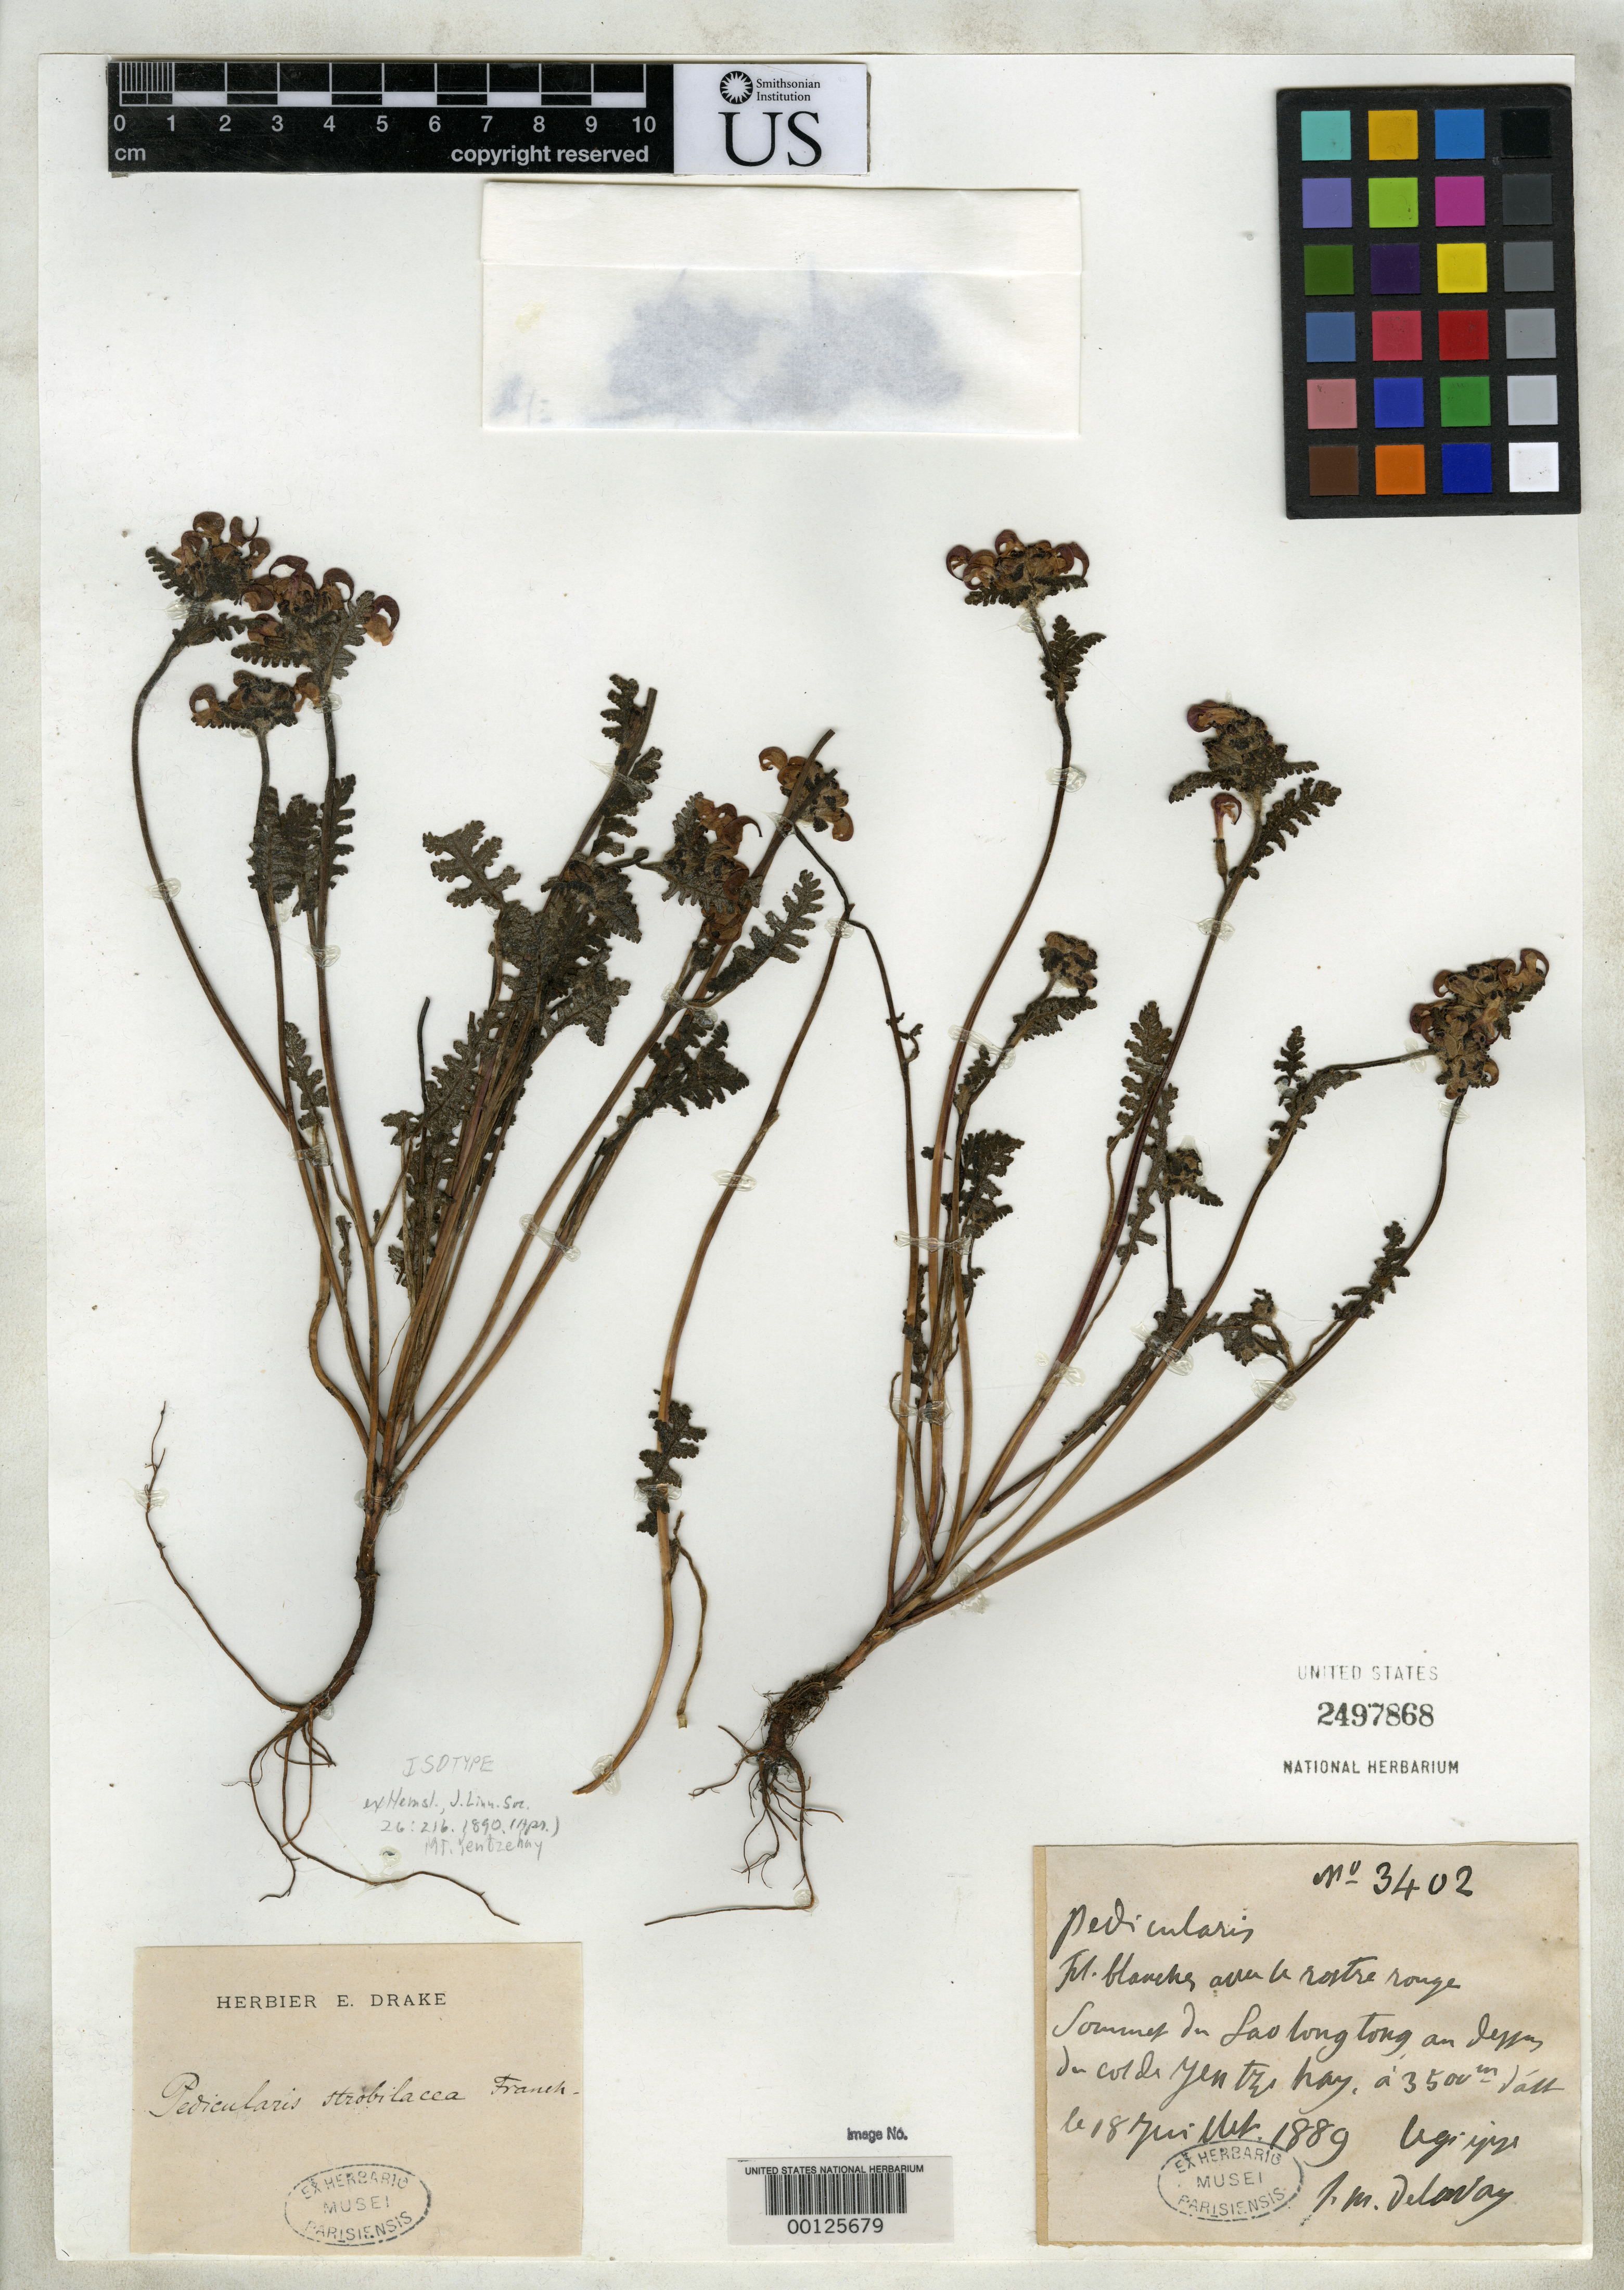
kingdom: Plantae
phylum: Tracheophyta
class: Magnoliopsida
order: Lamiales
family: Orobanchaceae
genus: Pedicularis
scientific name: Pedicularis strobilacea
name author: Franch. ex Hemsl.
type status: Isotype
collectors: P. Delavay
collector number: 3402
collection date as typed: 18 Jul 1889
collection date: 1889-07-18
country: China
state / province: Yunnan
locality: Lao long Tong, Yentze Bay.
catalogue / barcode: US 2497868